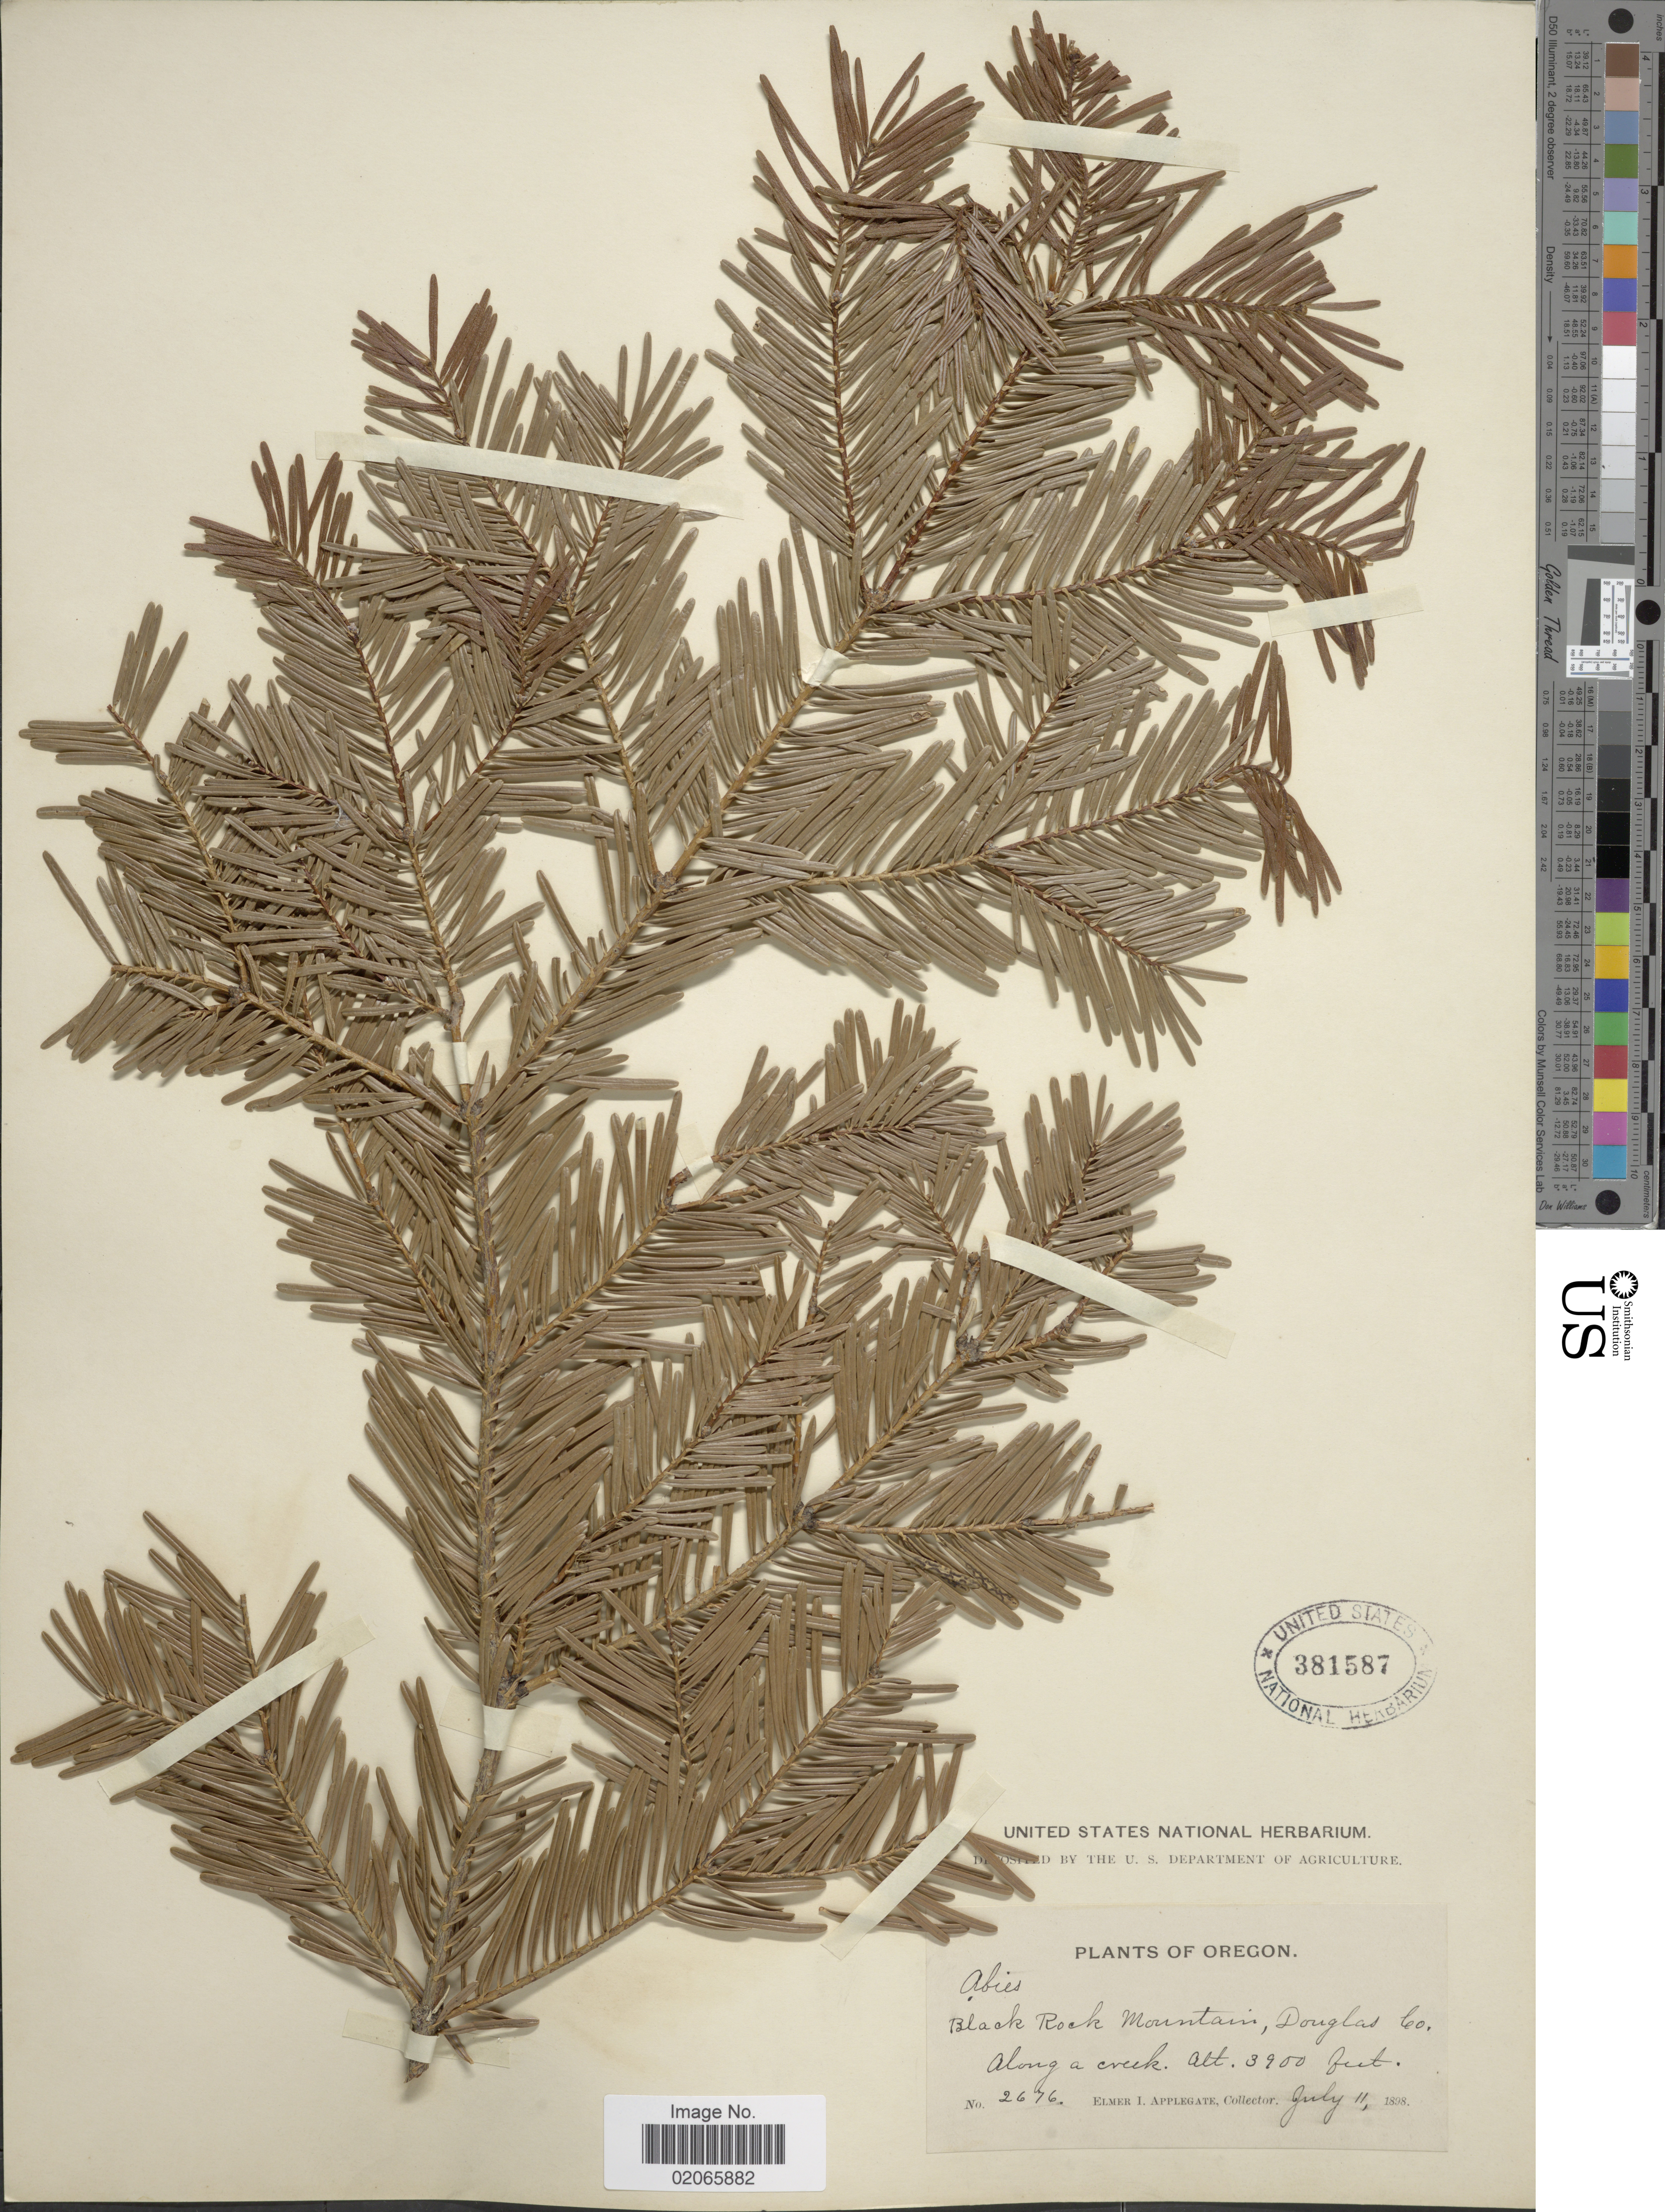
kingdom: Plantae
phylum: Tracheophyta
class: Pinopsida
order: Pinales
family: Pinaceae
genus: Abies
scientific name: Abies sp.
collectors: E. I. Applegate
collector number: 2676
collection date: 1898-07-11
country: United States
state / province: Oregon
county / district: Douglas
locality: Black Rock Mountain, Douglas Co. Along a creek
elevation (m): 1189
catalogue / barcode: US 381587